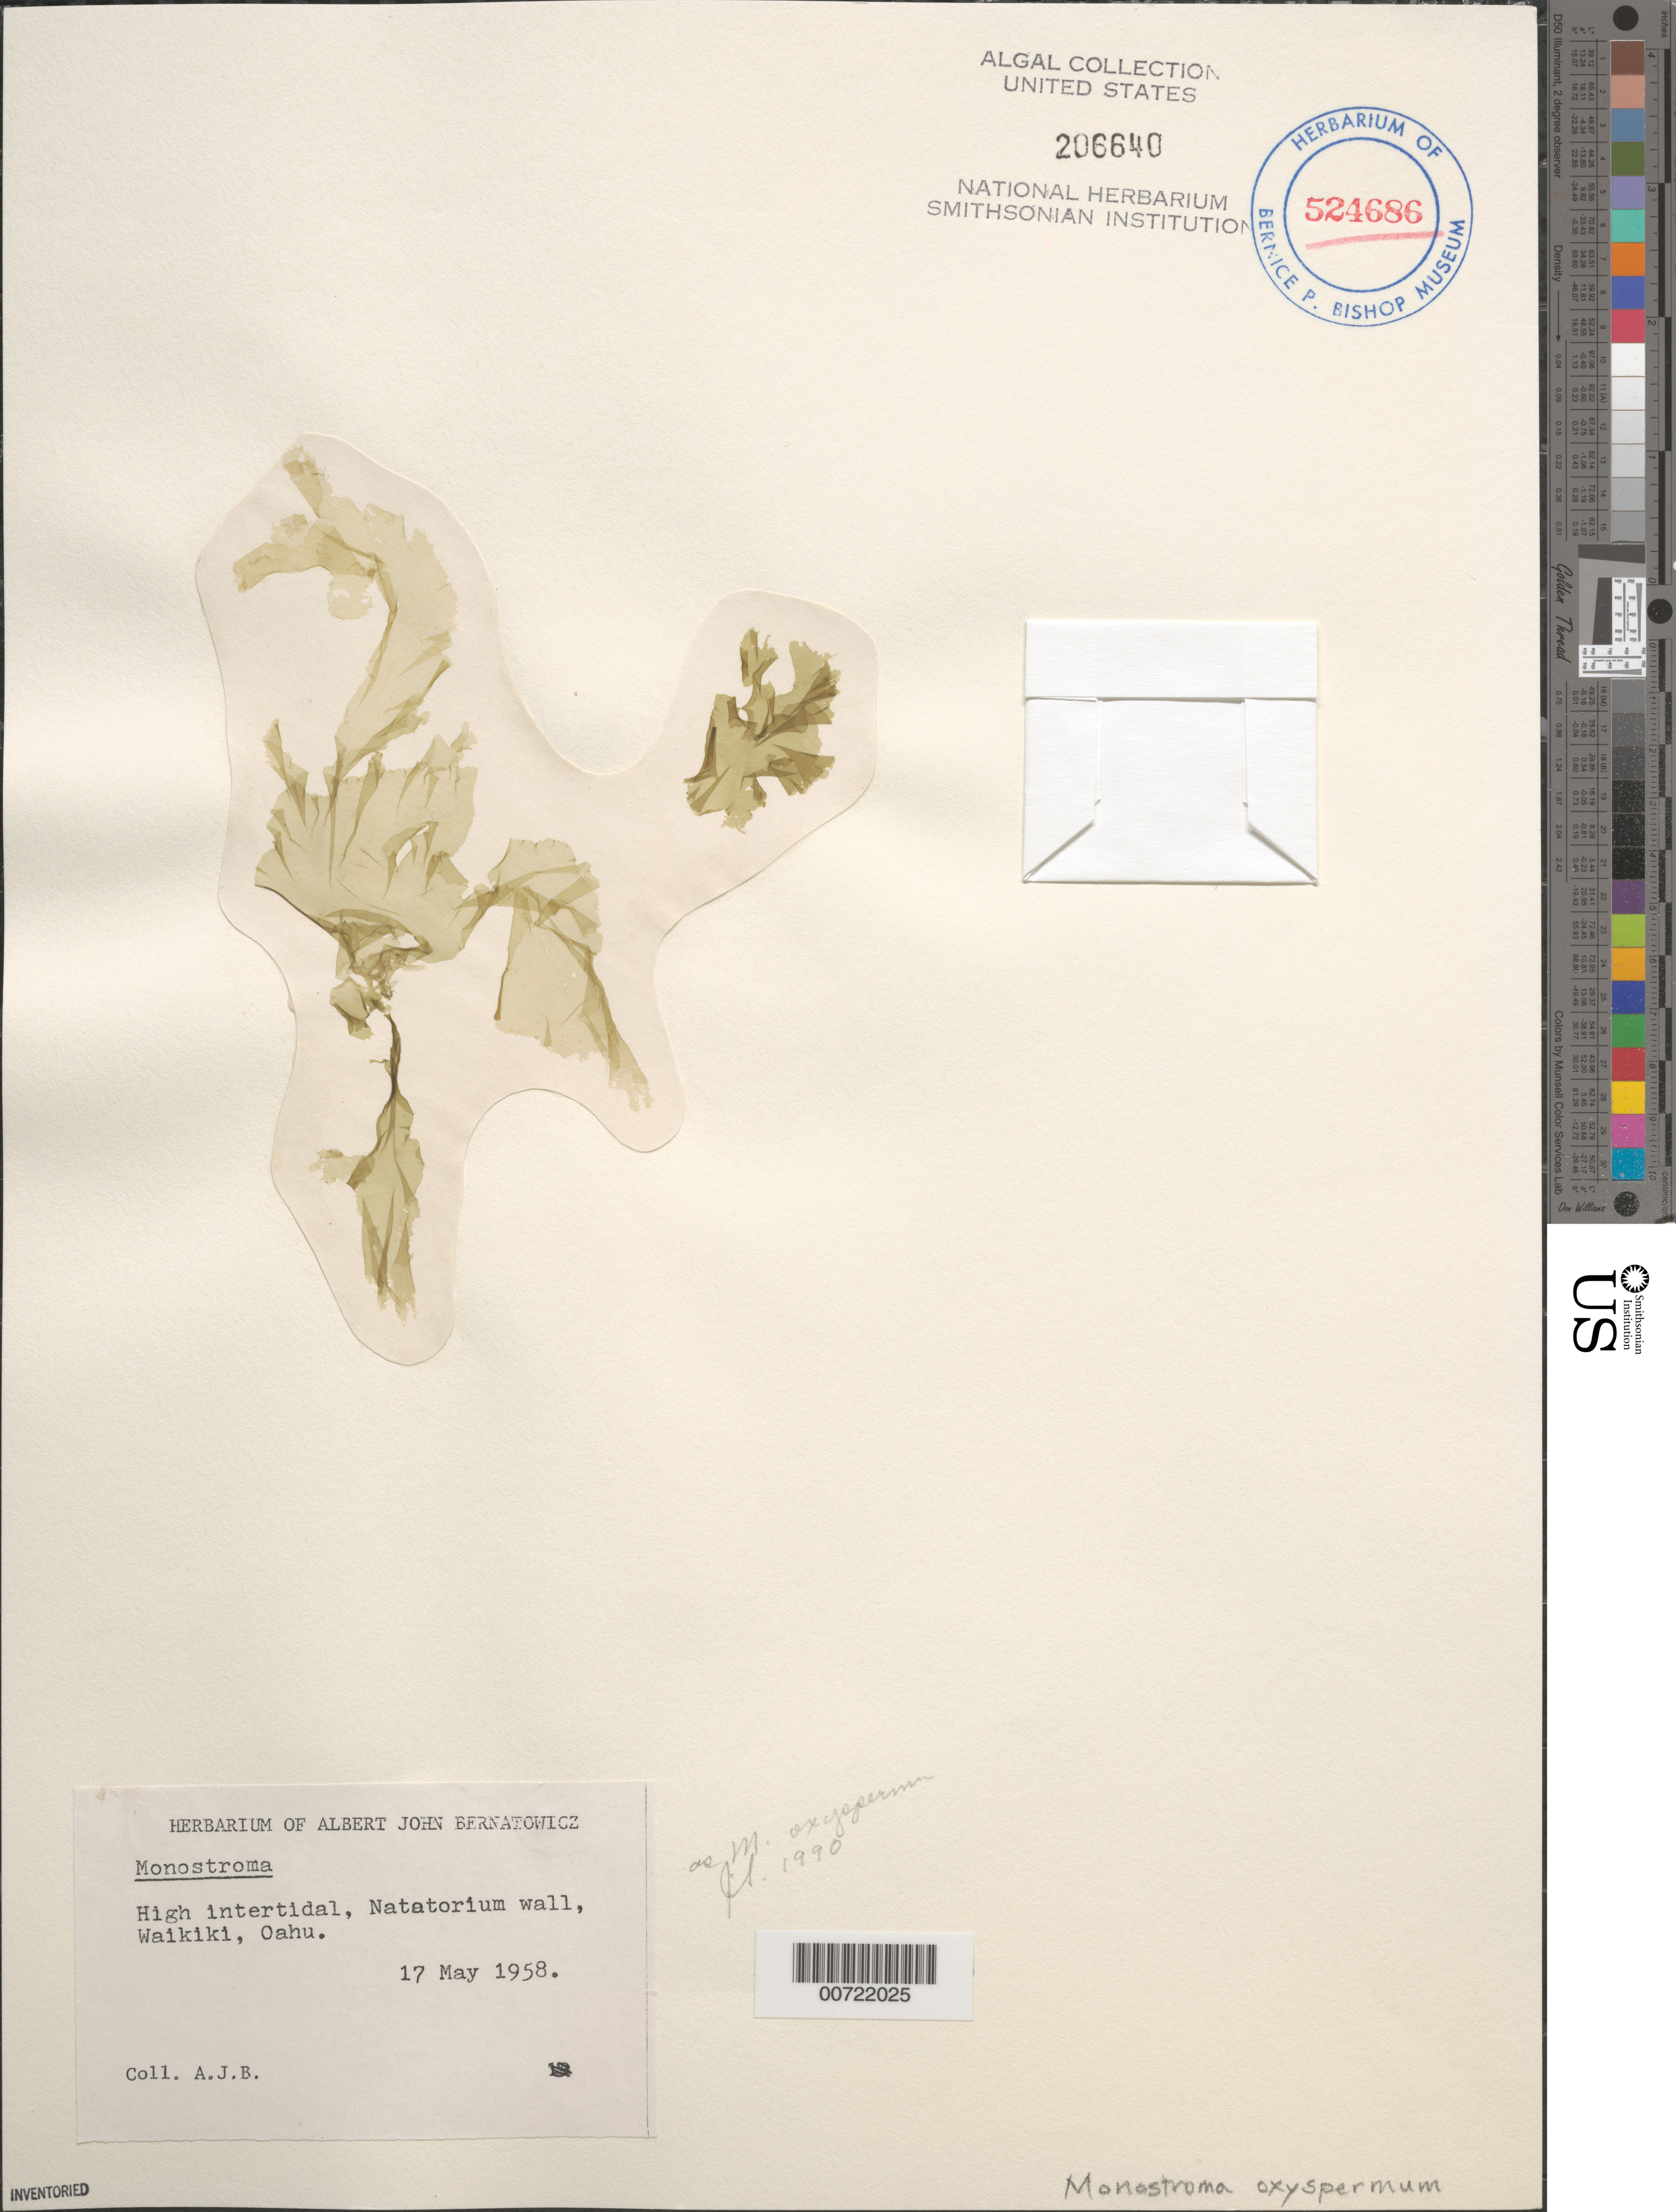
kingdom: Plantae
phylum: Chlorophyta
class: Ulvophyceae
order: Ulvales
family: Gayraliaceae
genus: Gayralia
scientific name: Gayralia oxysperma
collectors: A. Bernatowicz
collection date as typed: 17 May 1958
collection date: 1958-05-17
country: United States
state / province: Hawaii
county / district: Honolulu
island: Oahu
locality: Waikiki, Natatorium wall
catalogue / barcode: US 206640